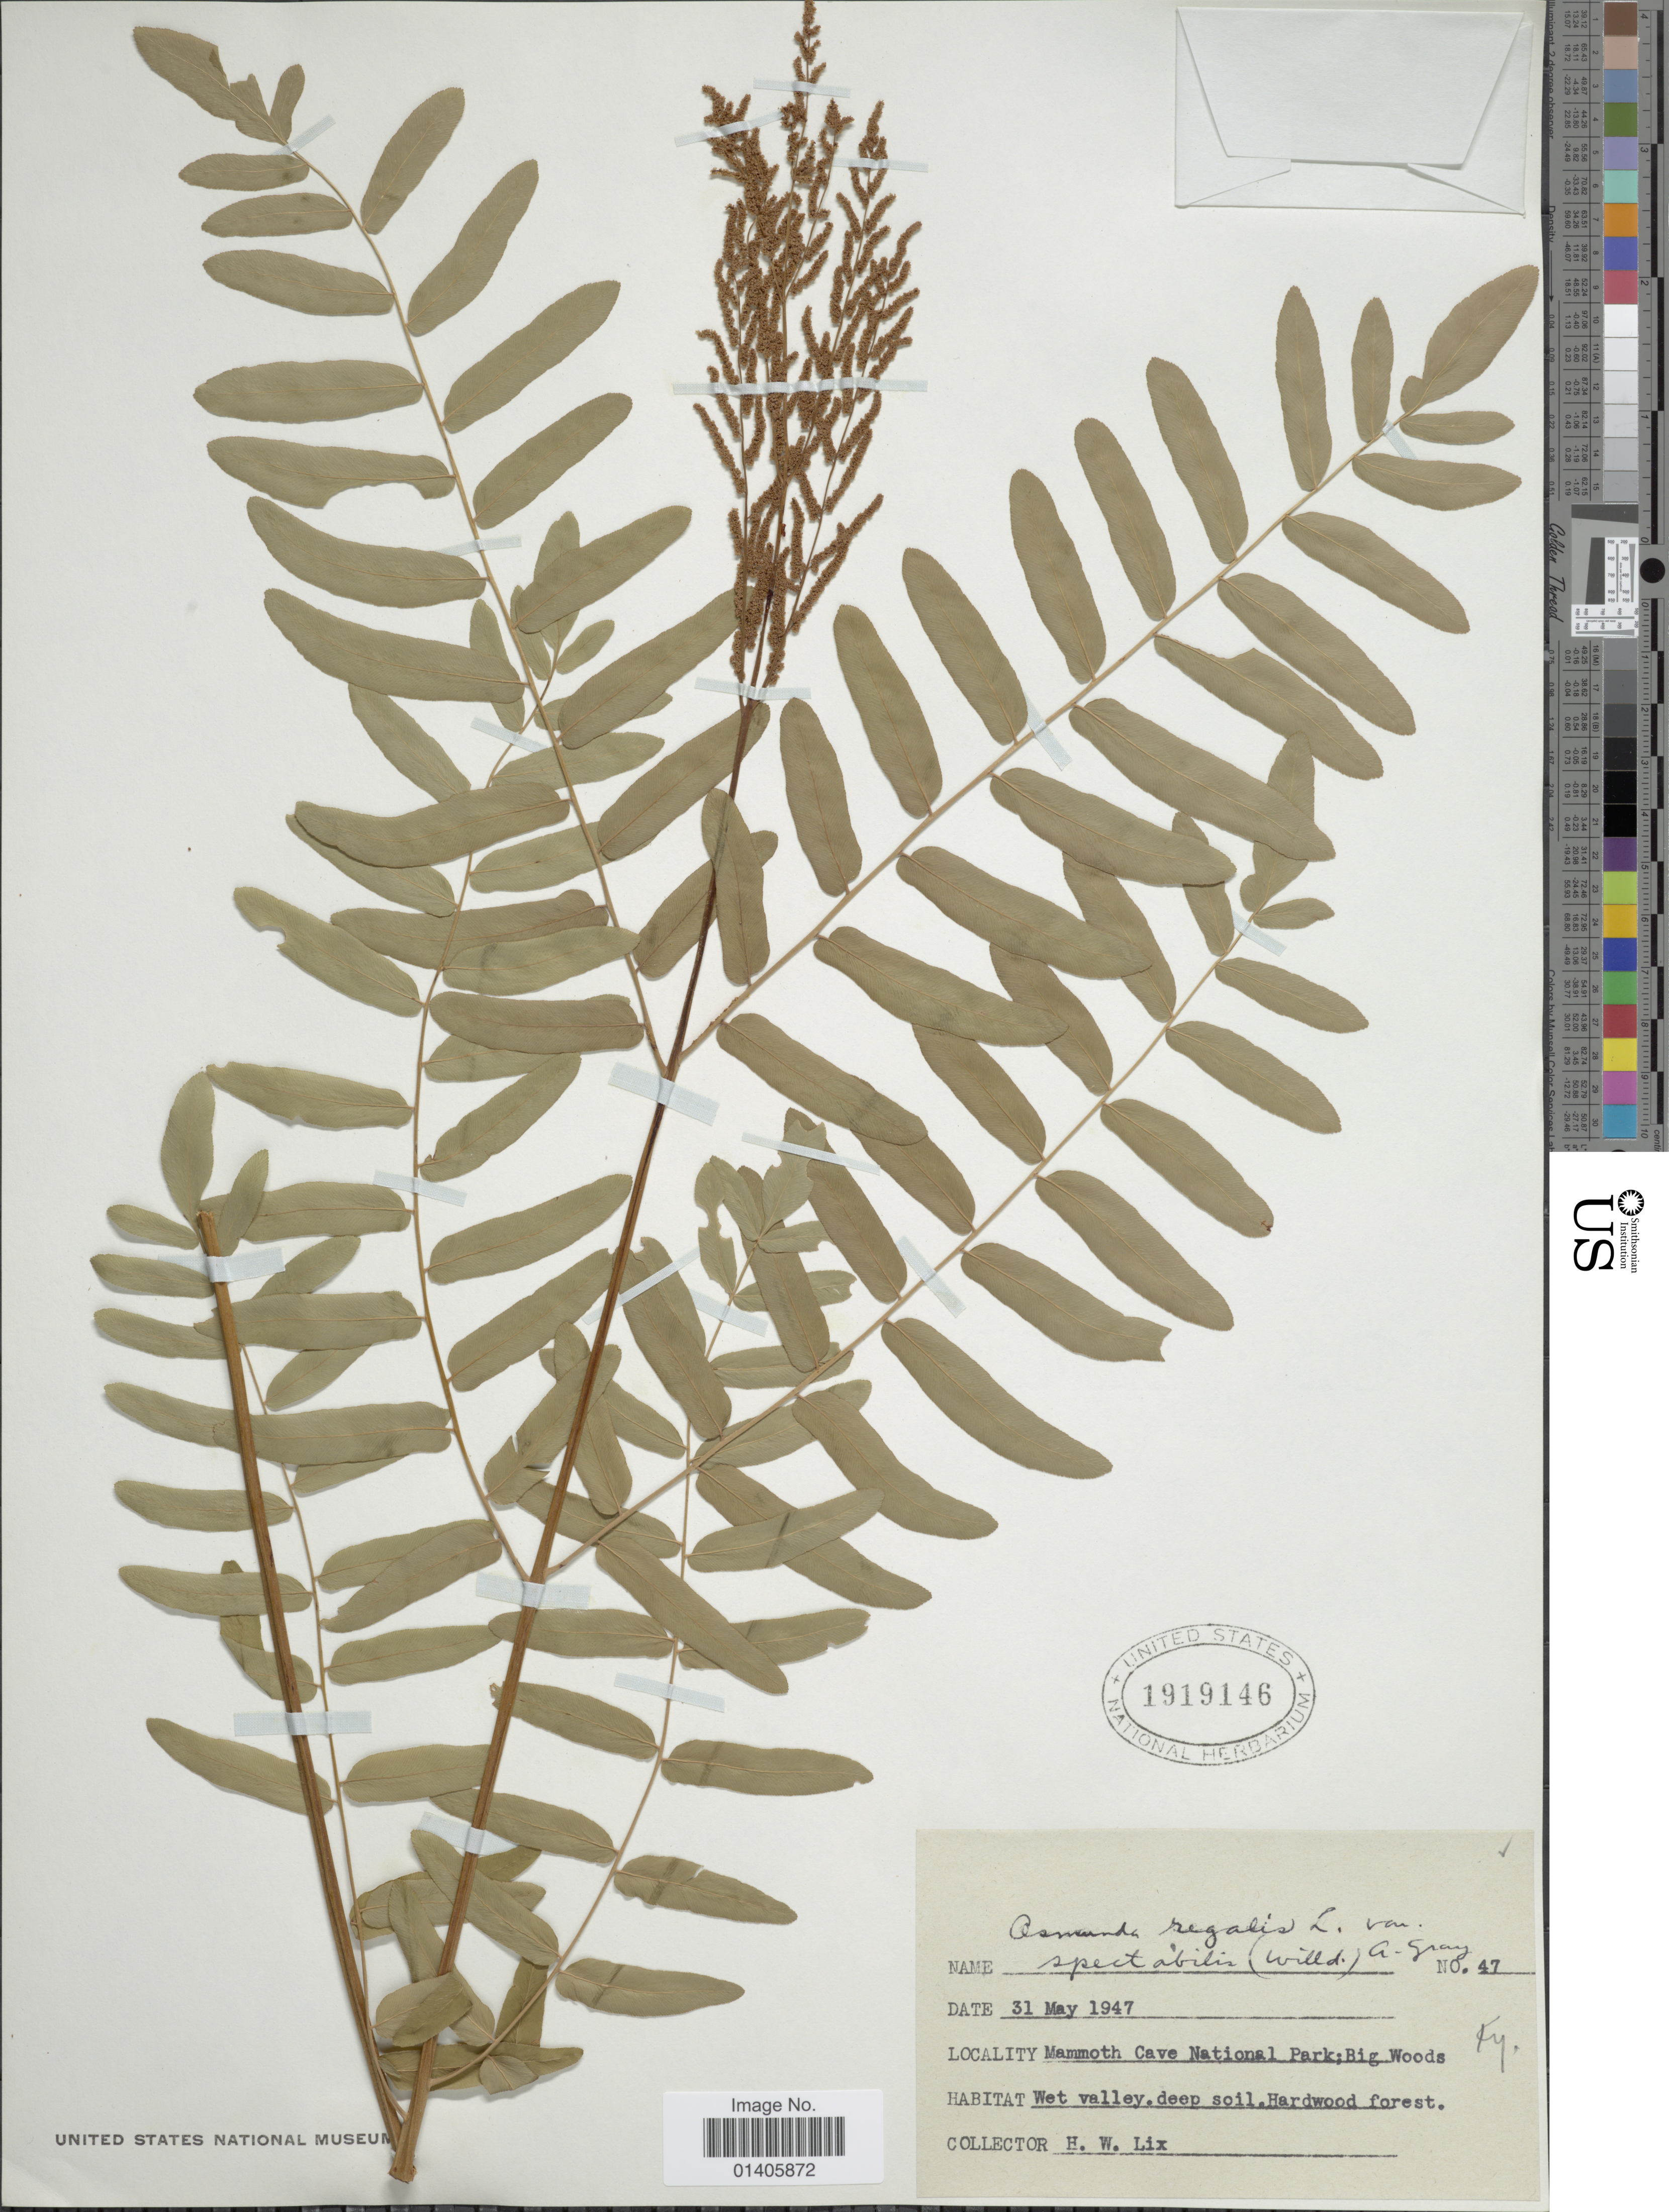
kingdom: Plantae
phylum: Tracheophyta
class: Polypodiopsida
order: Osmundales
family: Osmundaceae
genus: Osmunda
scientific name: Osmunda regalis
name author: L.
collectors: H. W. Lix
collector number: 47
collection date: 1947-05-31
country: United States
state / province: Kentucky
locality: Mammoth cave national Park; Big Woods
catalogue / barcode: US 1919146